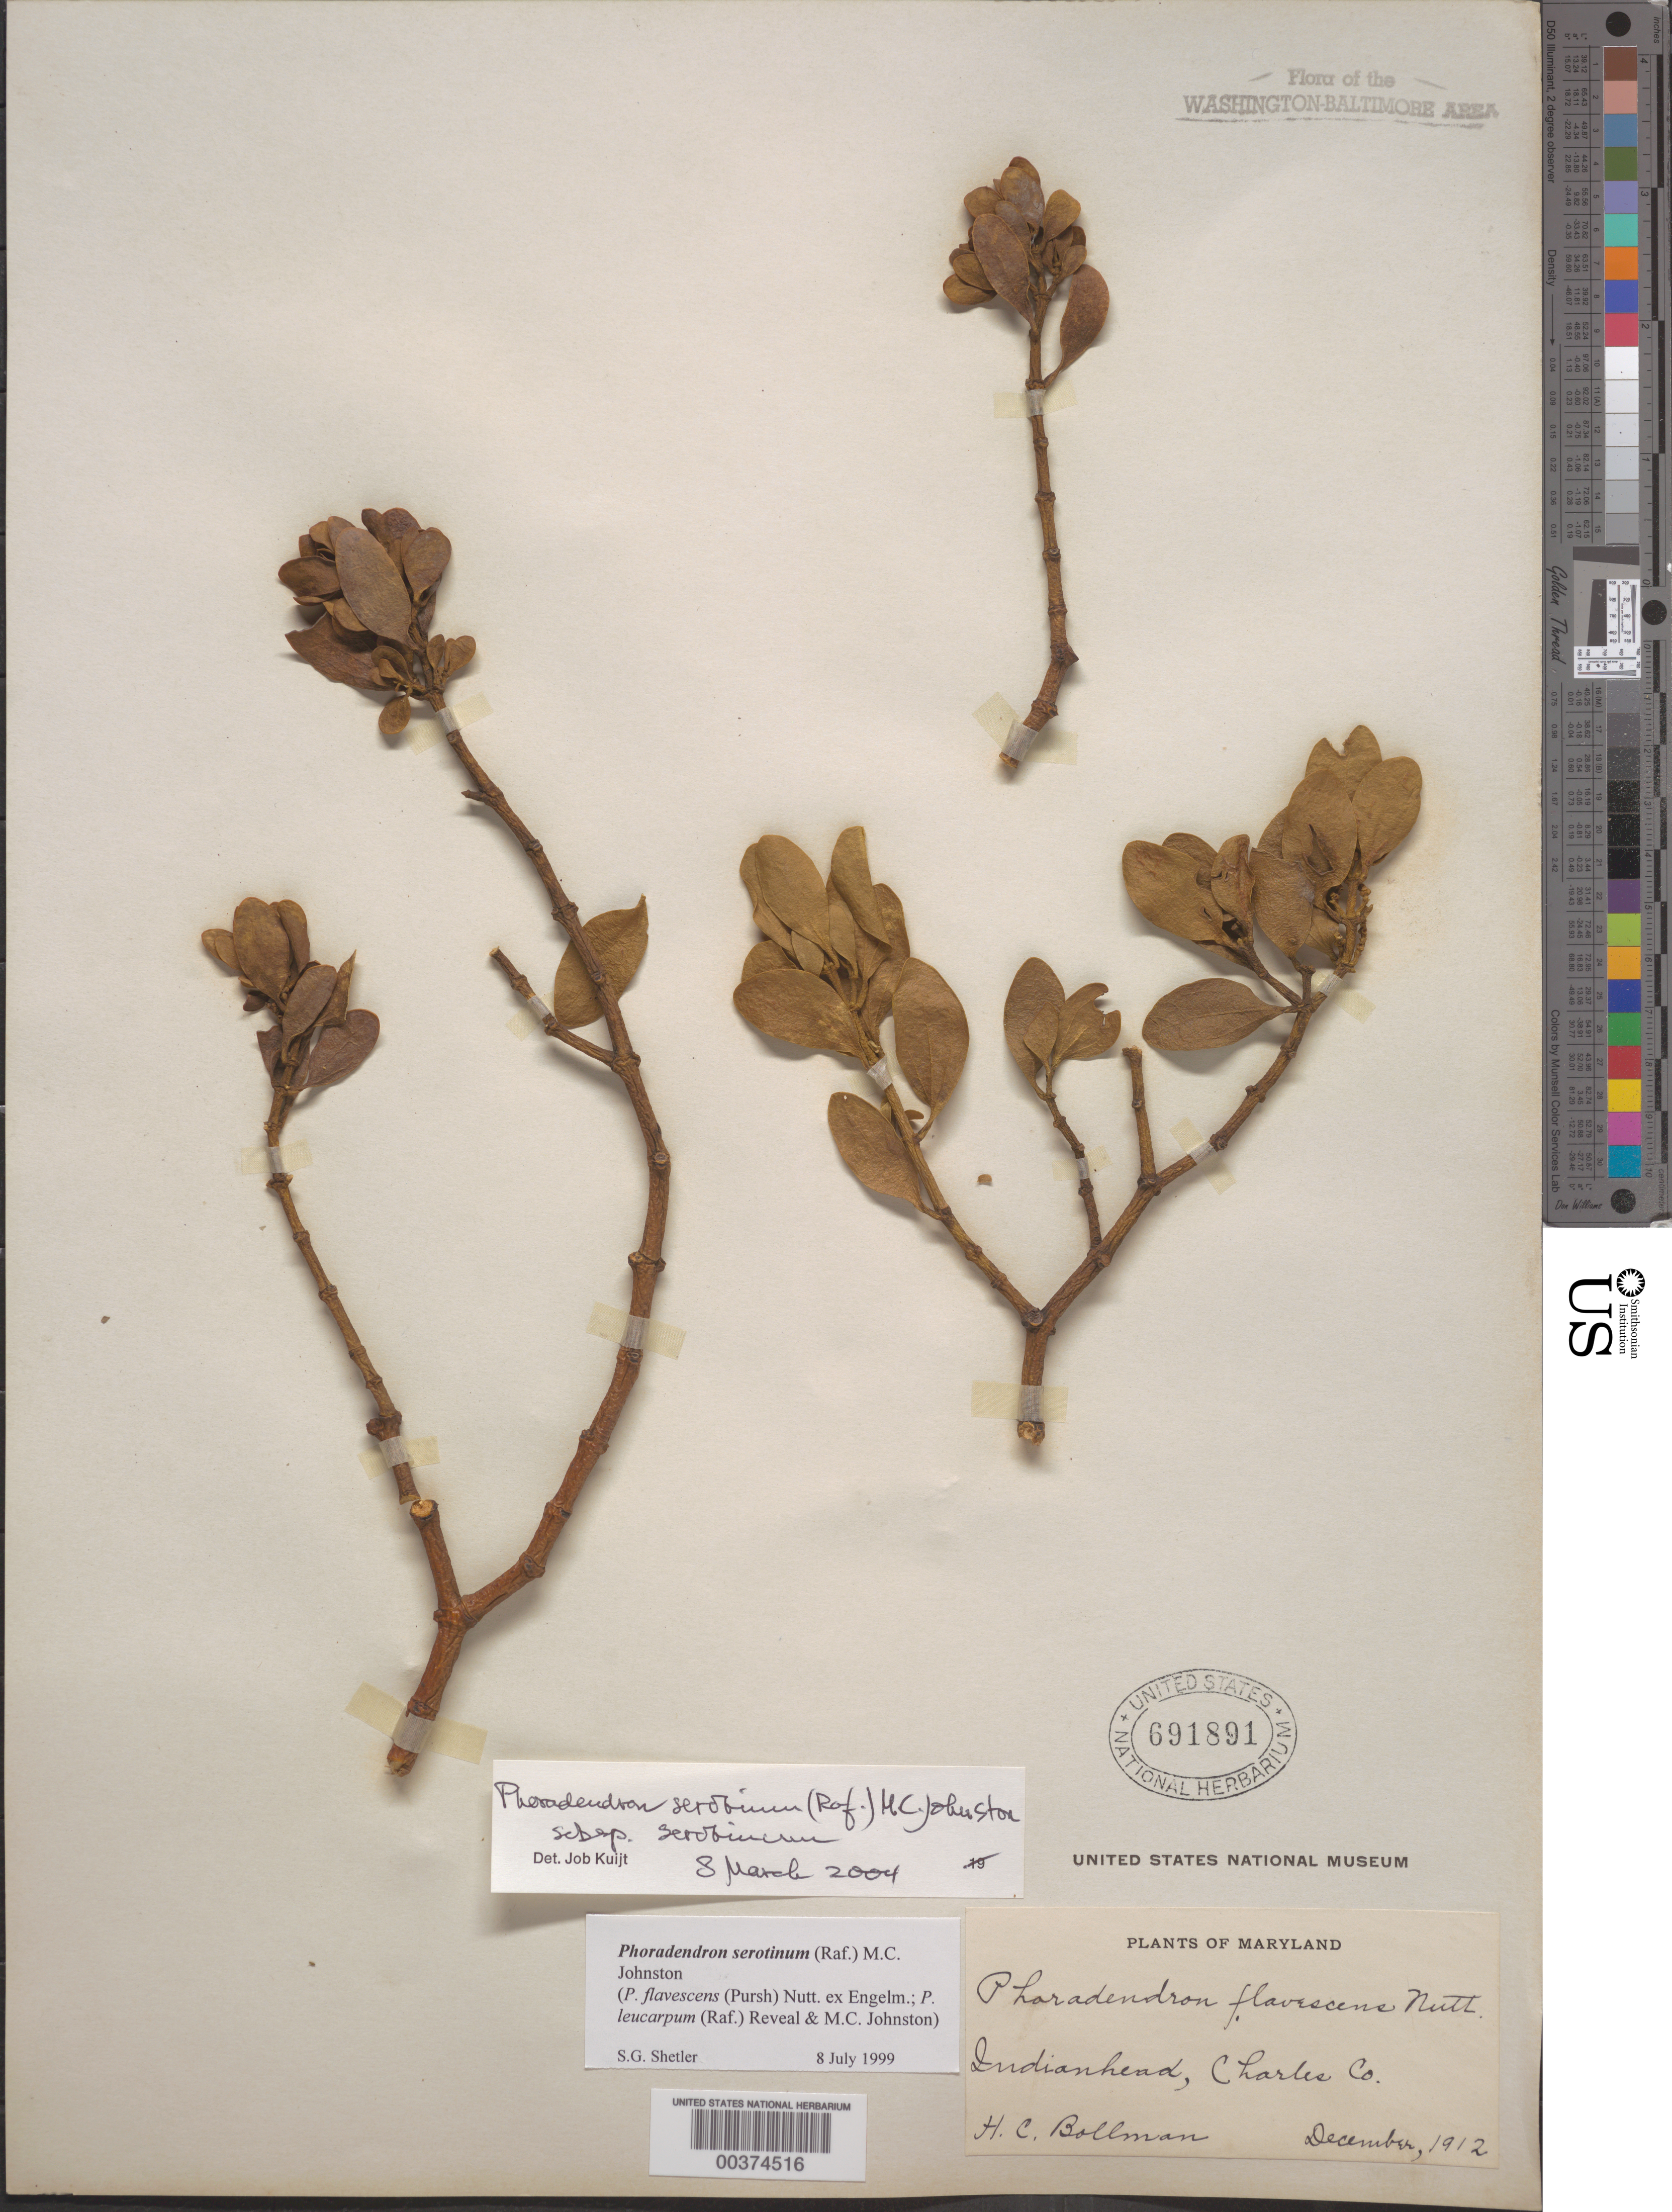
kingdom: Plantae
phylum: Tracheophyta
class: Magnoliopsida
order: Santalales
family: Viscaceae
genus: Phoradendron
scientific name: Phoradendron serotinum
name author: (Raf.) M.C. Johnst.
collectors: H. C. Bollman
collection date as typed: Dec 1912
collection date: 1912-12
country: United States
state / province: Maryland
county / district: Charles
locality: Indianhead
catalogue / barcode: US 691891